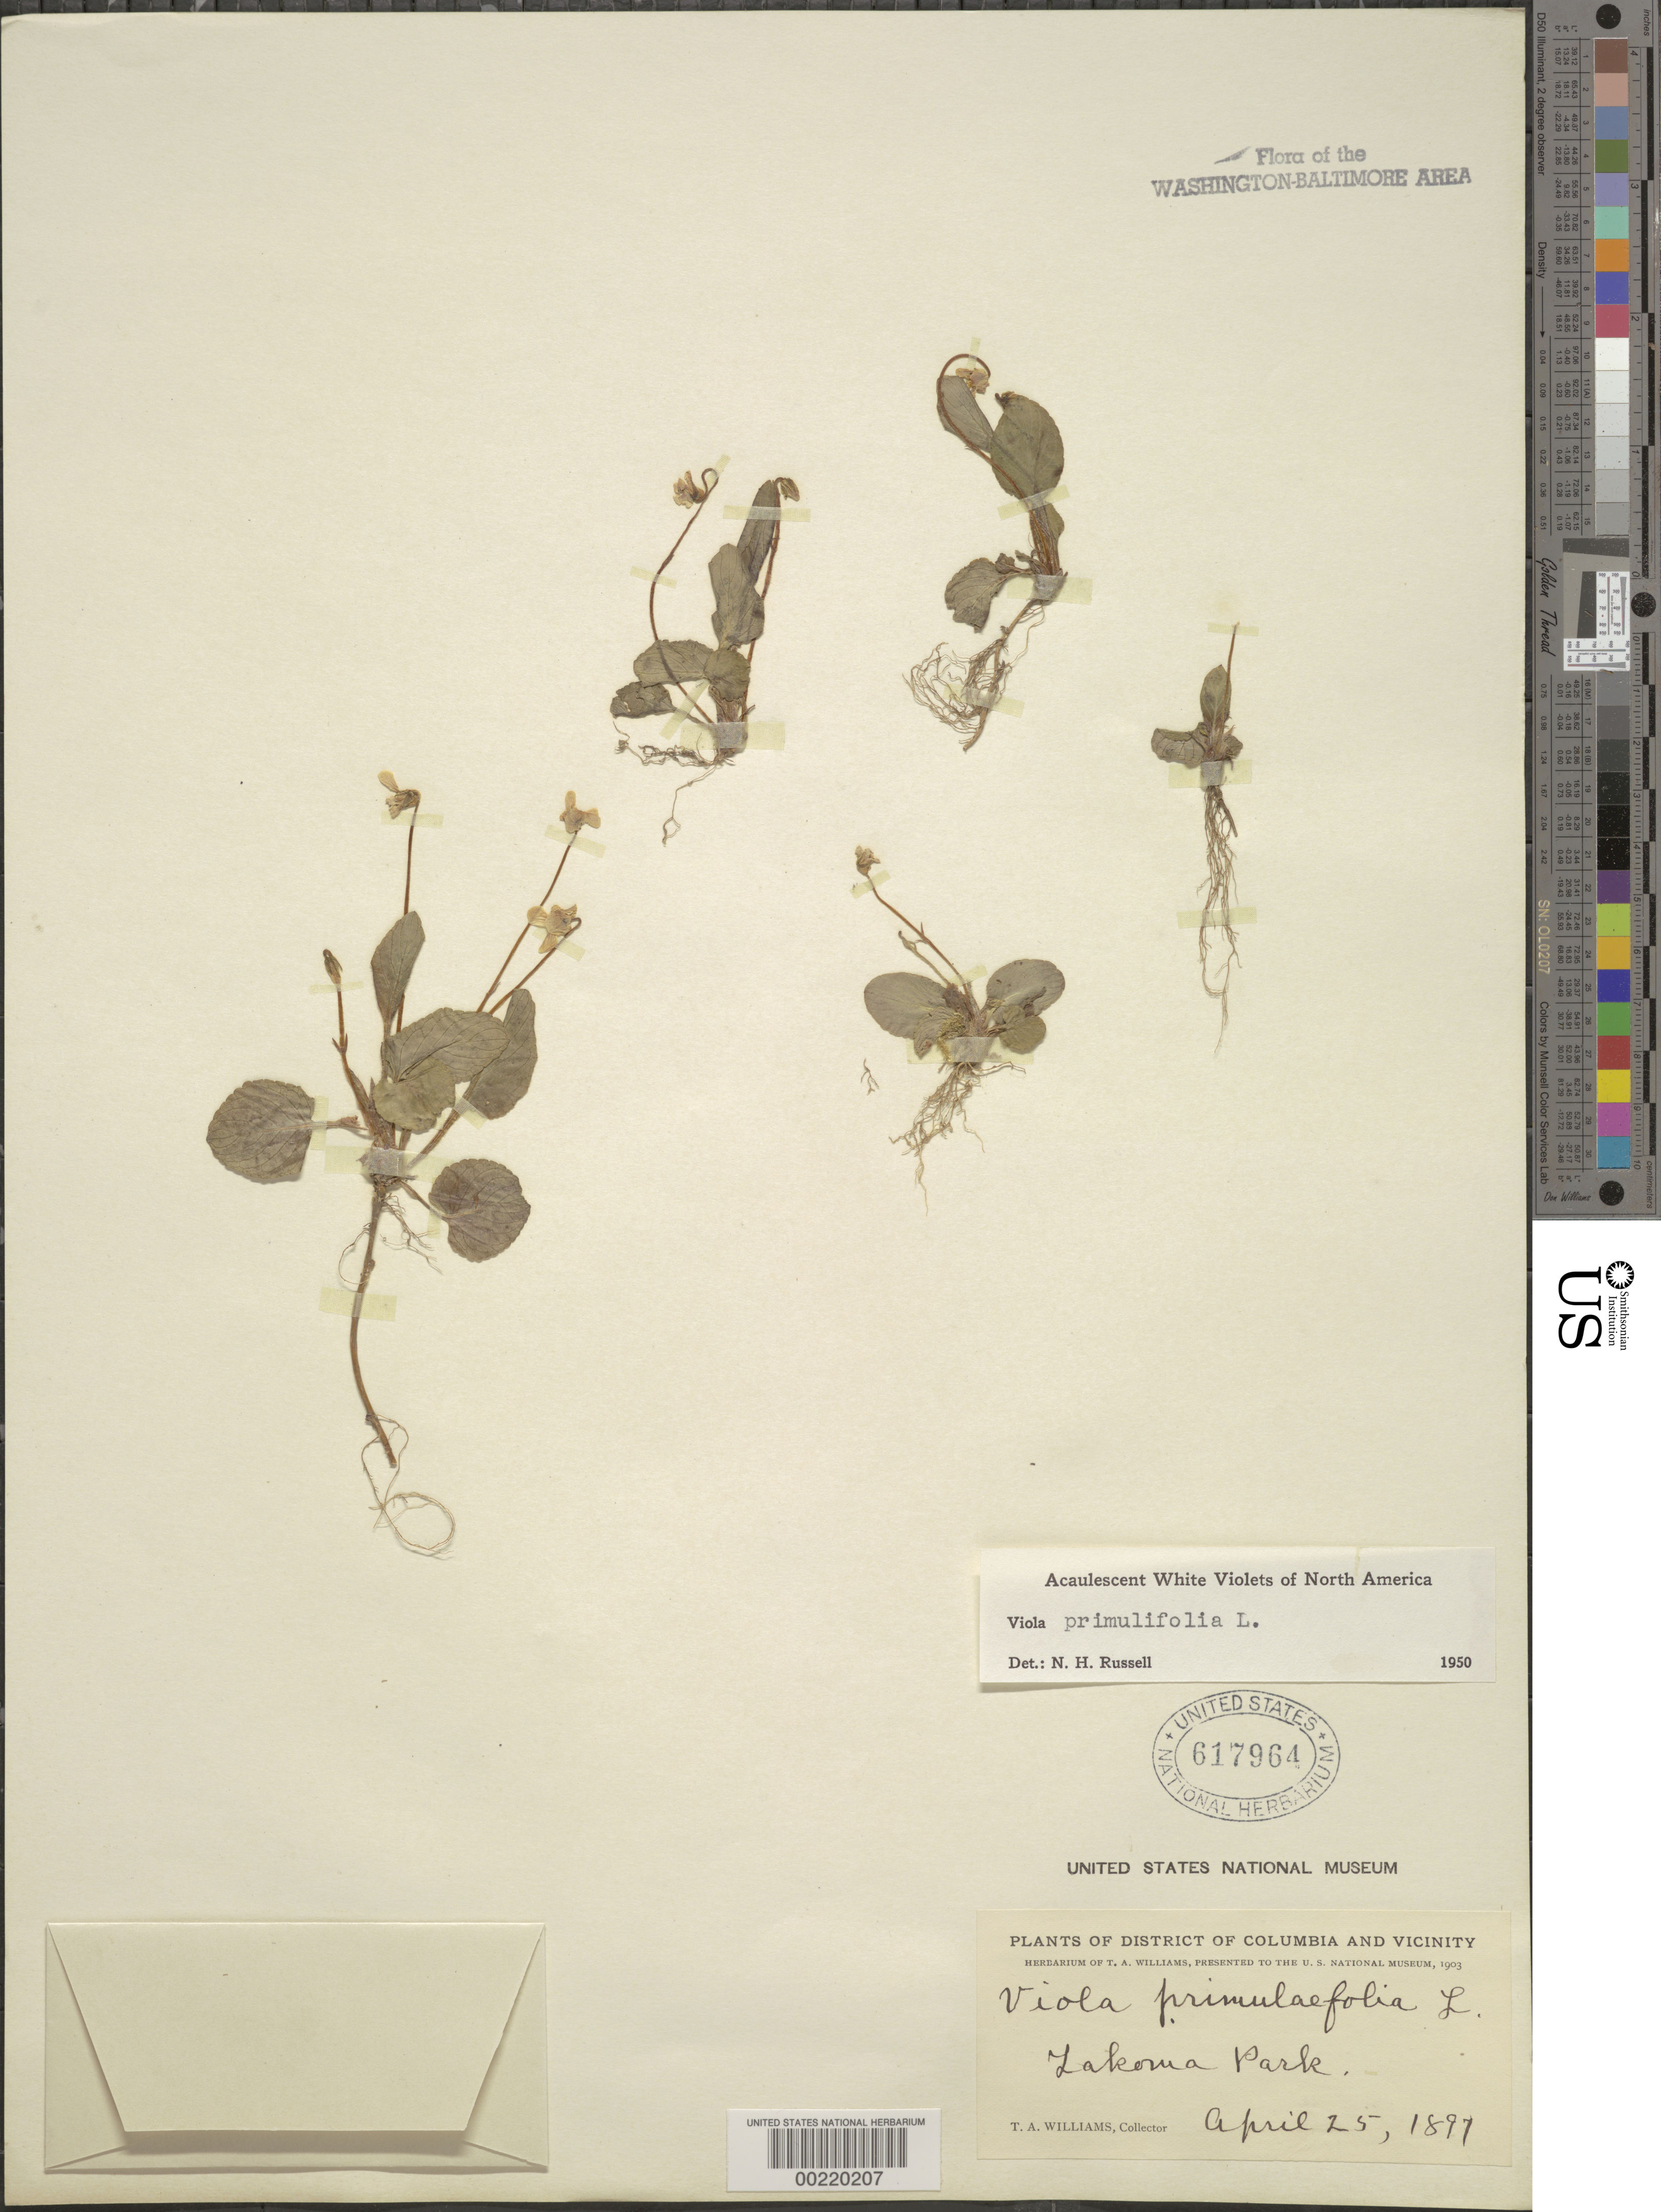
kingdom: Plantae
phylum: Tracheophyta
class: Magnoliopsida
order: Malpighiales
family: Violaceae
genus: Viola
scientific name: Viola primulifolia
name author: L.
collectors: T. A. Williams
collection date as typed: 25 Apr 1897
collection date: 1897-04-25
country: United States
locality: Takoma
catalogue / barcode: US 617964